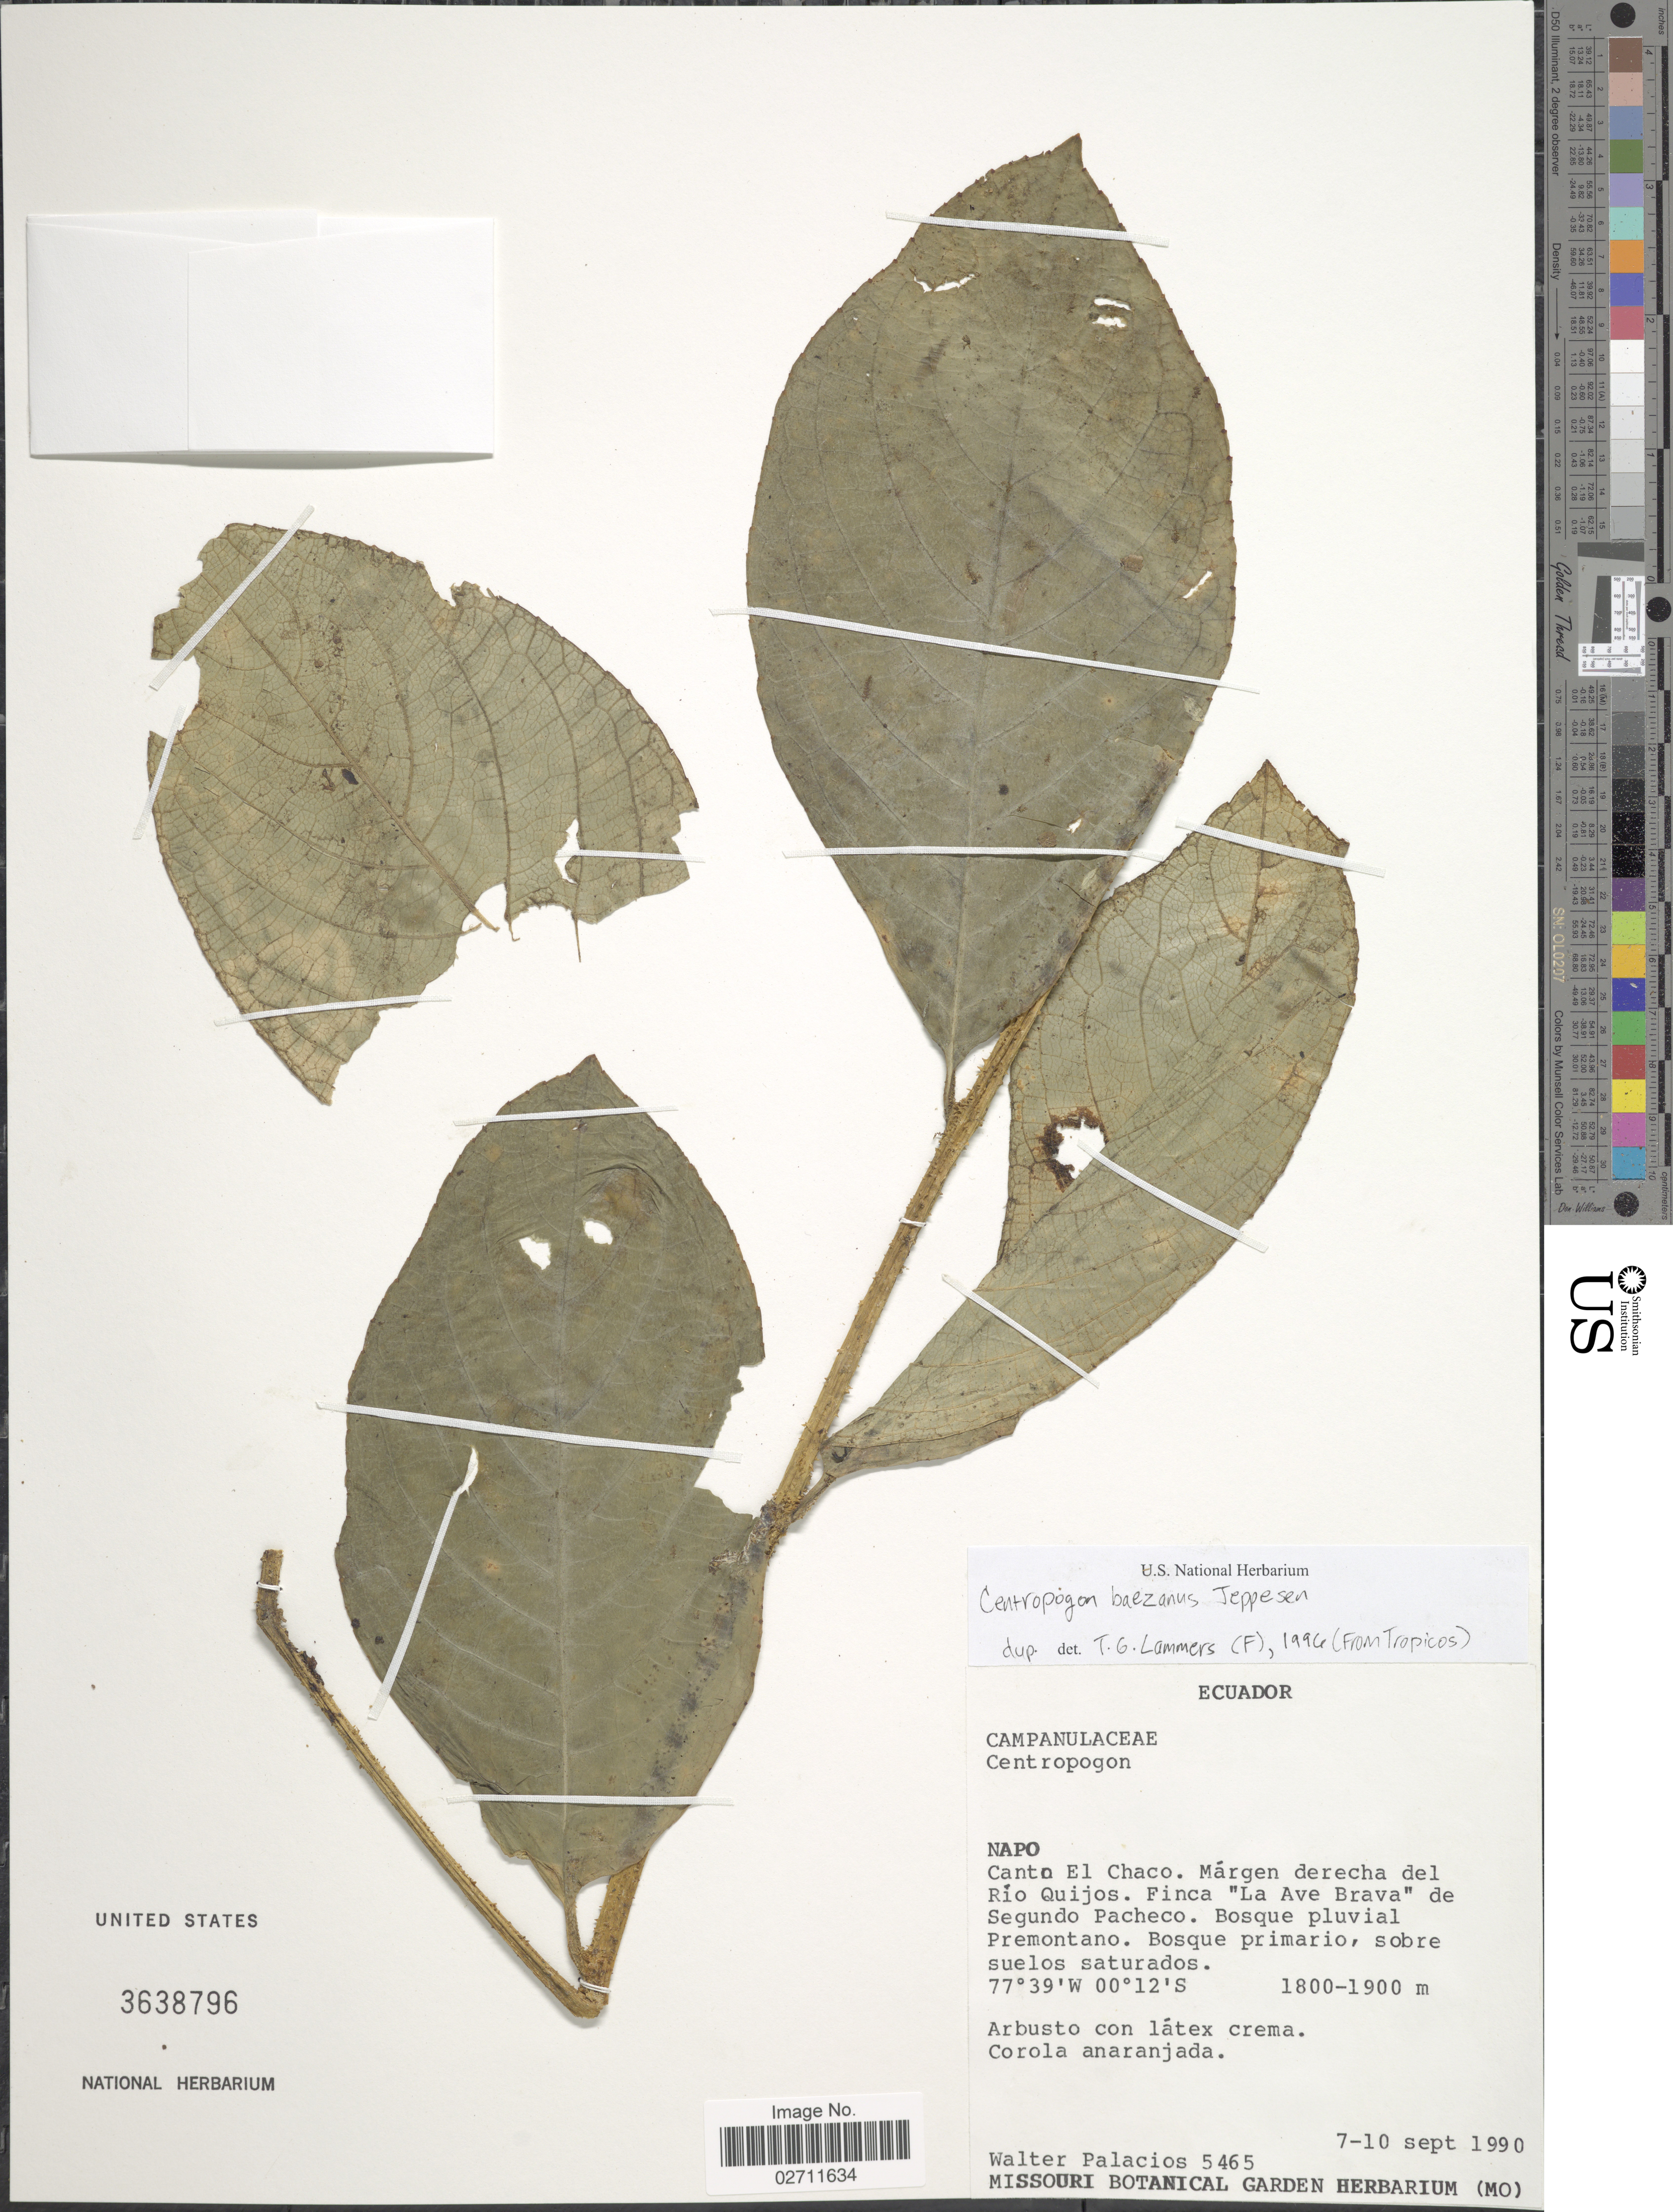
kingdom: Plantae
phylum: Tracheophyta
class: Magnoliopsida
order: Asterales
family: Campanulaceae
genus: Centropogon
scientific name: Centropogon baezanus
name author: Jeppesen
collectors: W. Palacios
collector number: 5465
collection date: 1990-09-07/1990-09-10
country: Ecuador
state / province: Napo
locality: Canton El Chaco. Margen derecha del Rio Quijos. Finca "La Ave Brava"de Segundo Pacheco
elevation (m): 1800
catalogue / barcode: US 3638796